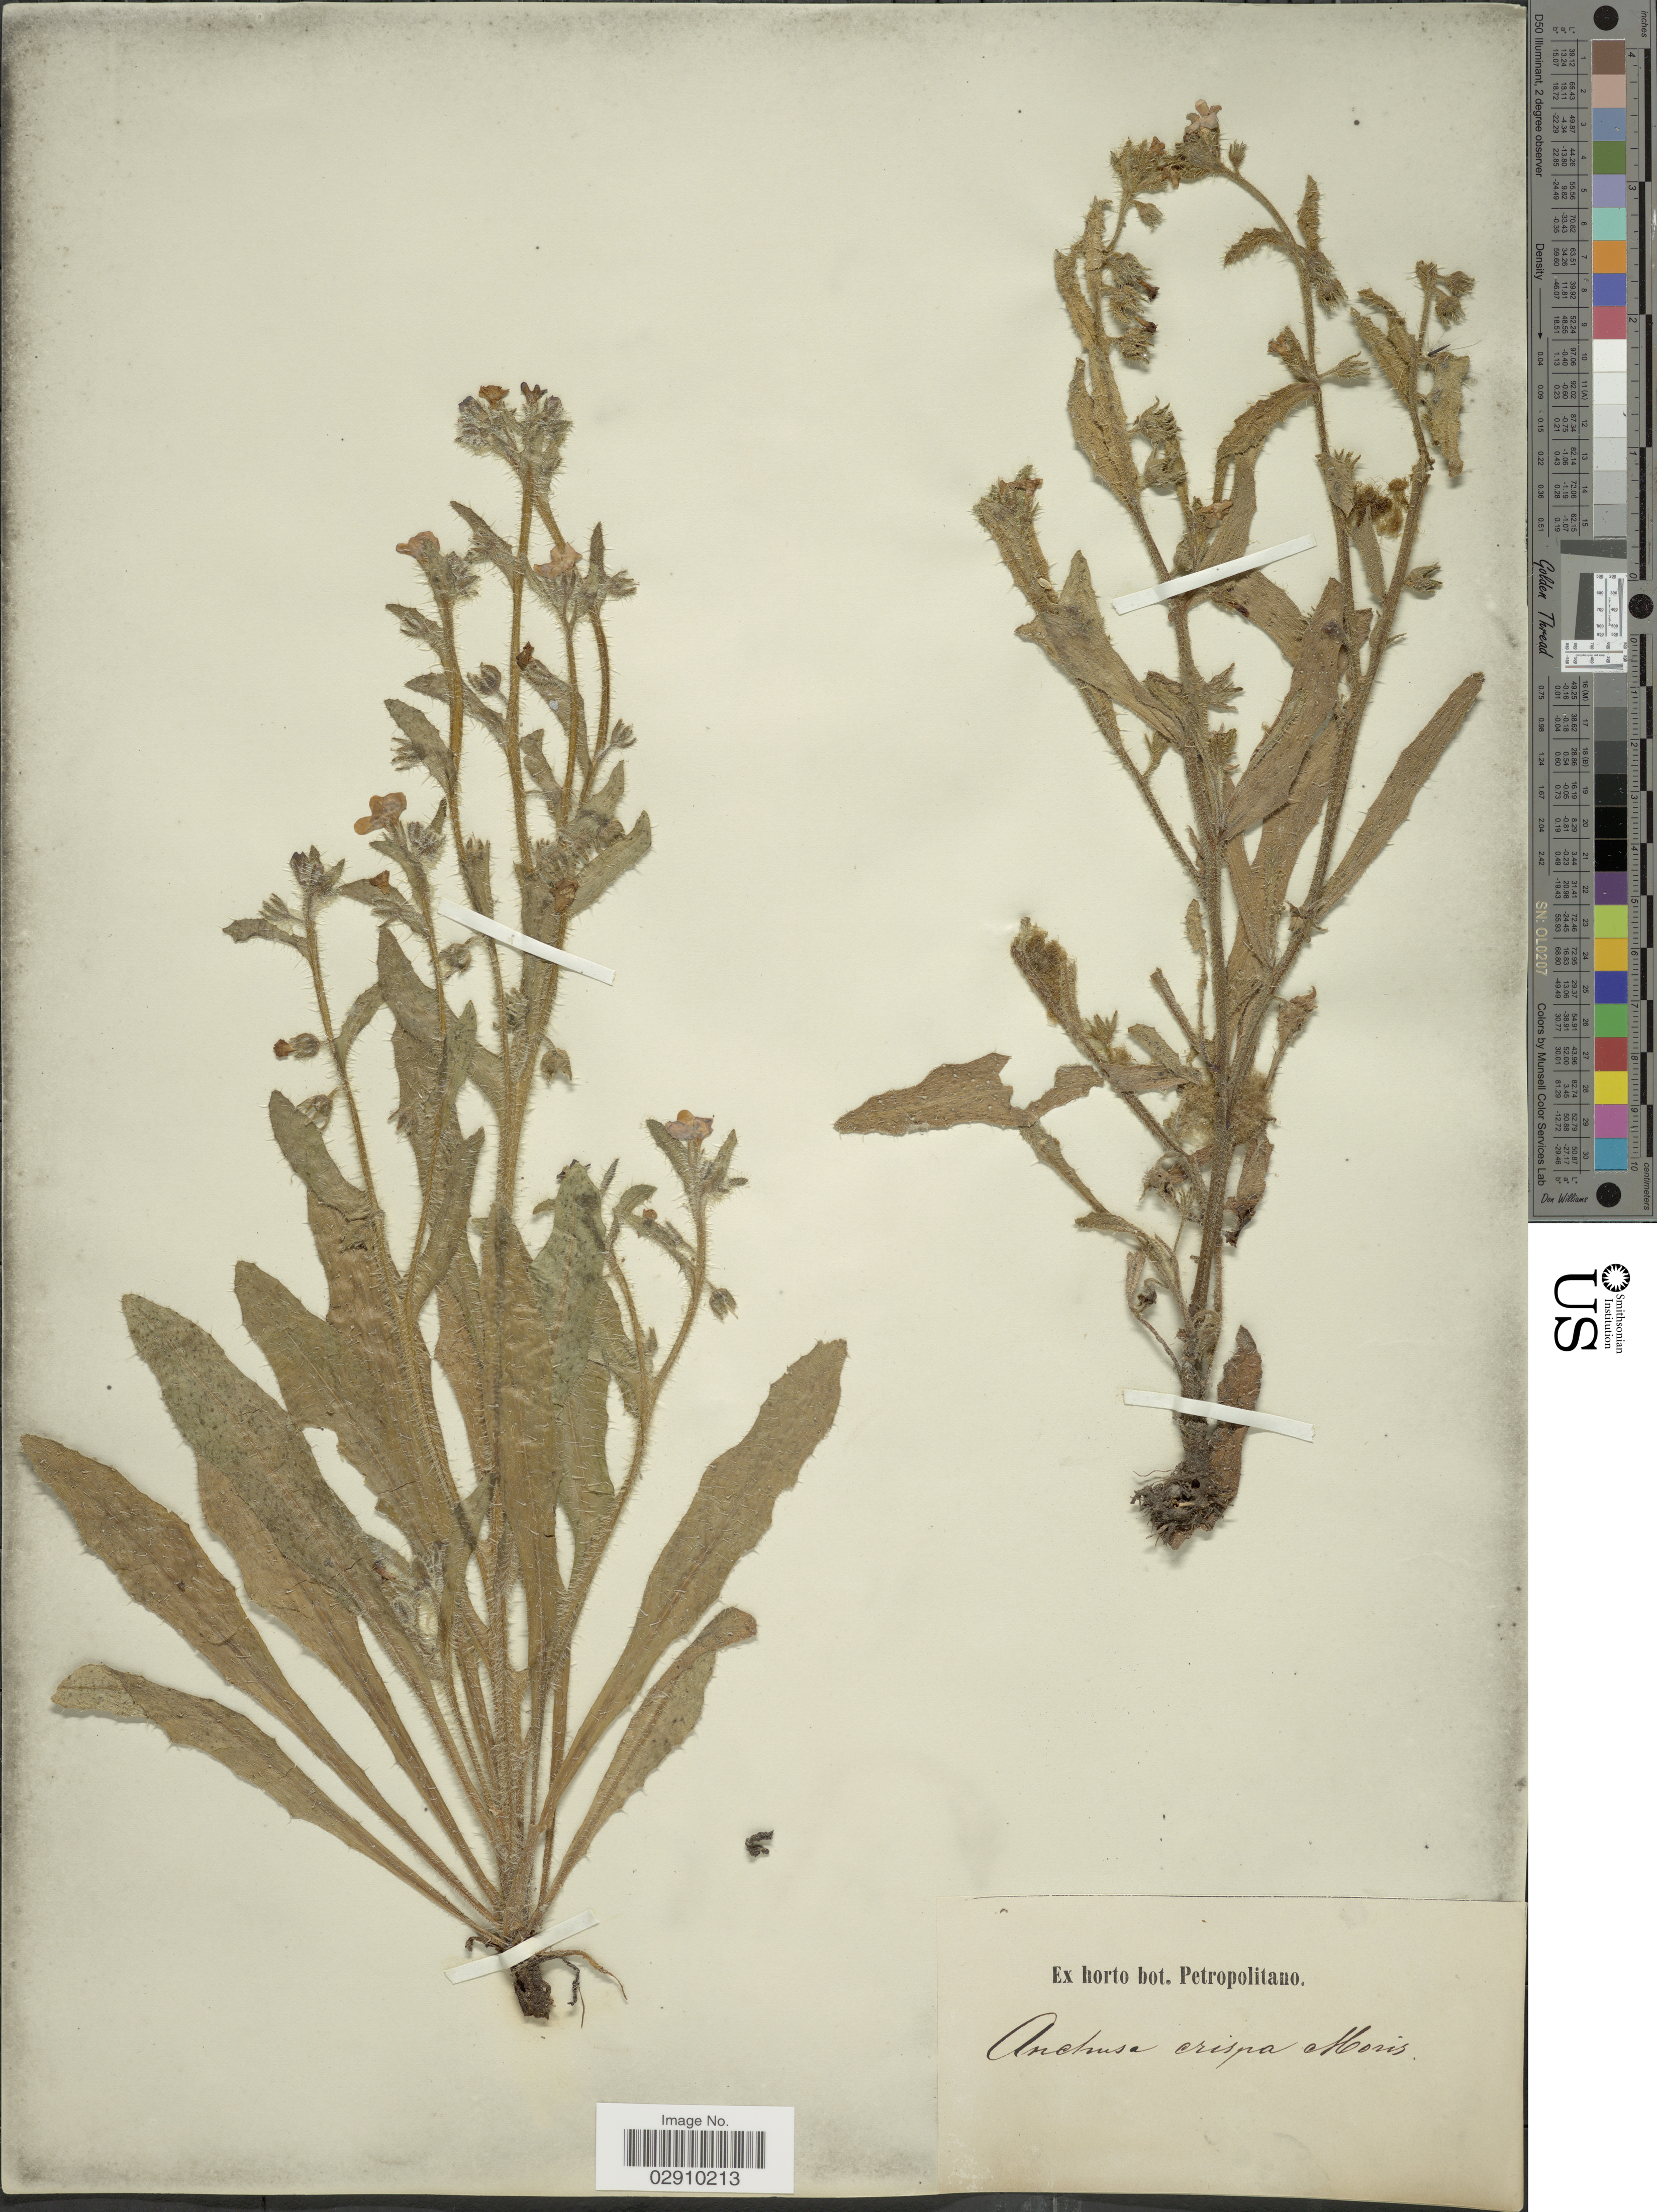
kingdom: Plantae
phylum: Tracheophyta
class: Magnoliopsida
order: Boraginales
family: Boraginaceae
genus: Anchusa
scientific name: Anchusa crispa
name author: Viv.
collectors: ex Horto Bot. Petropolitano